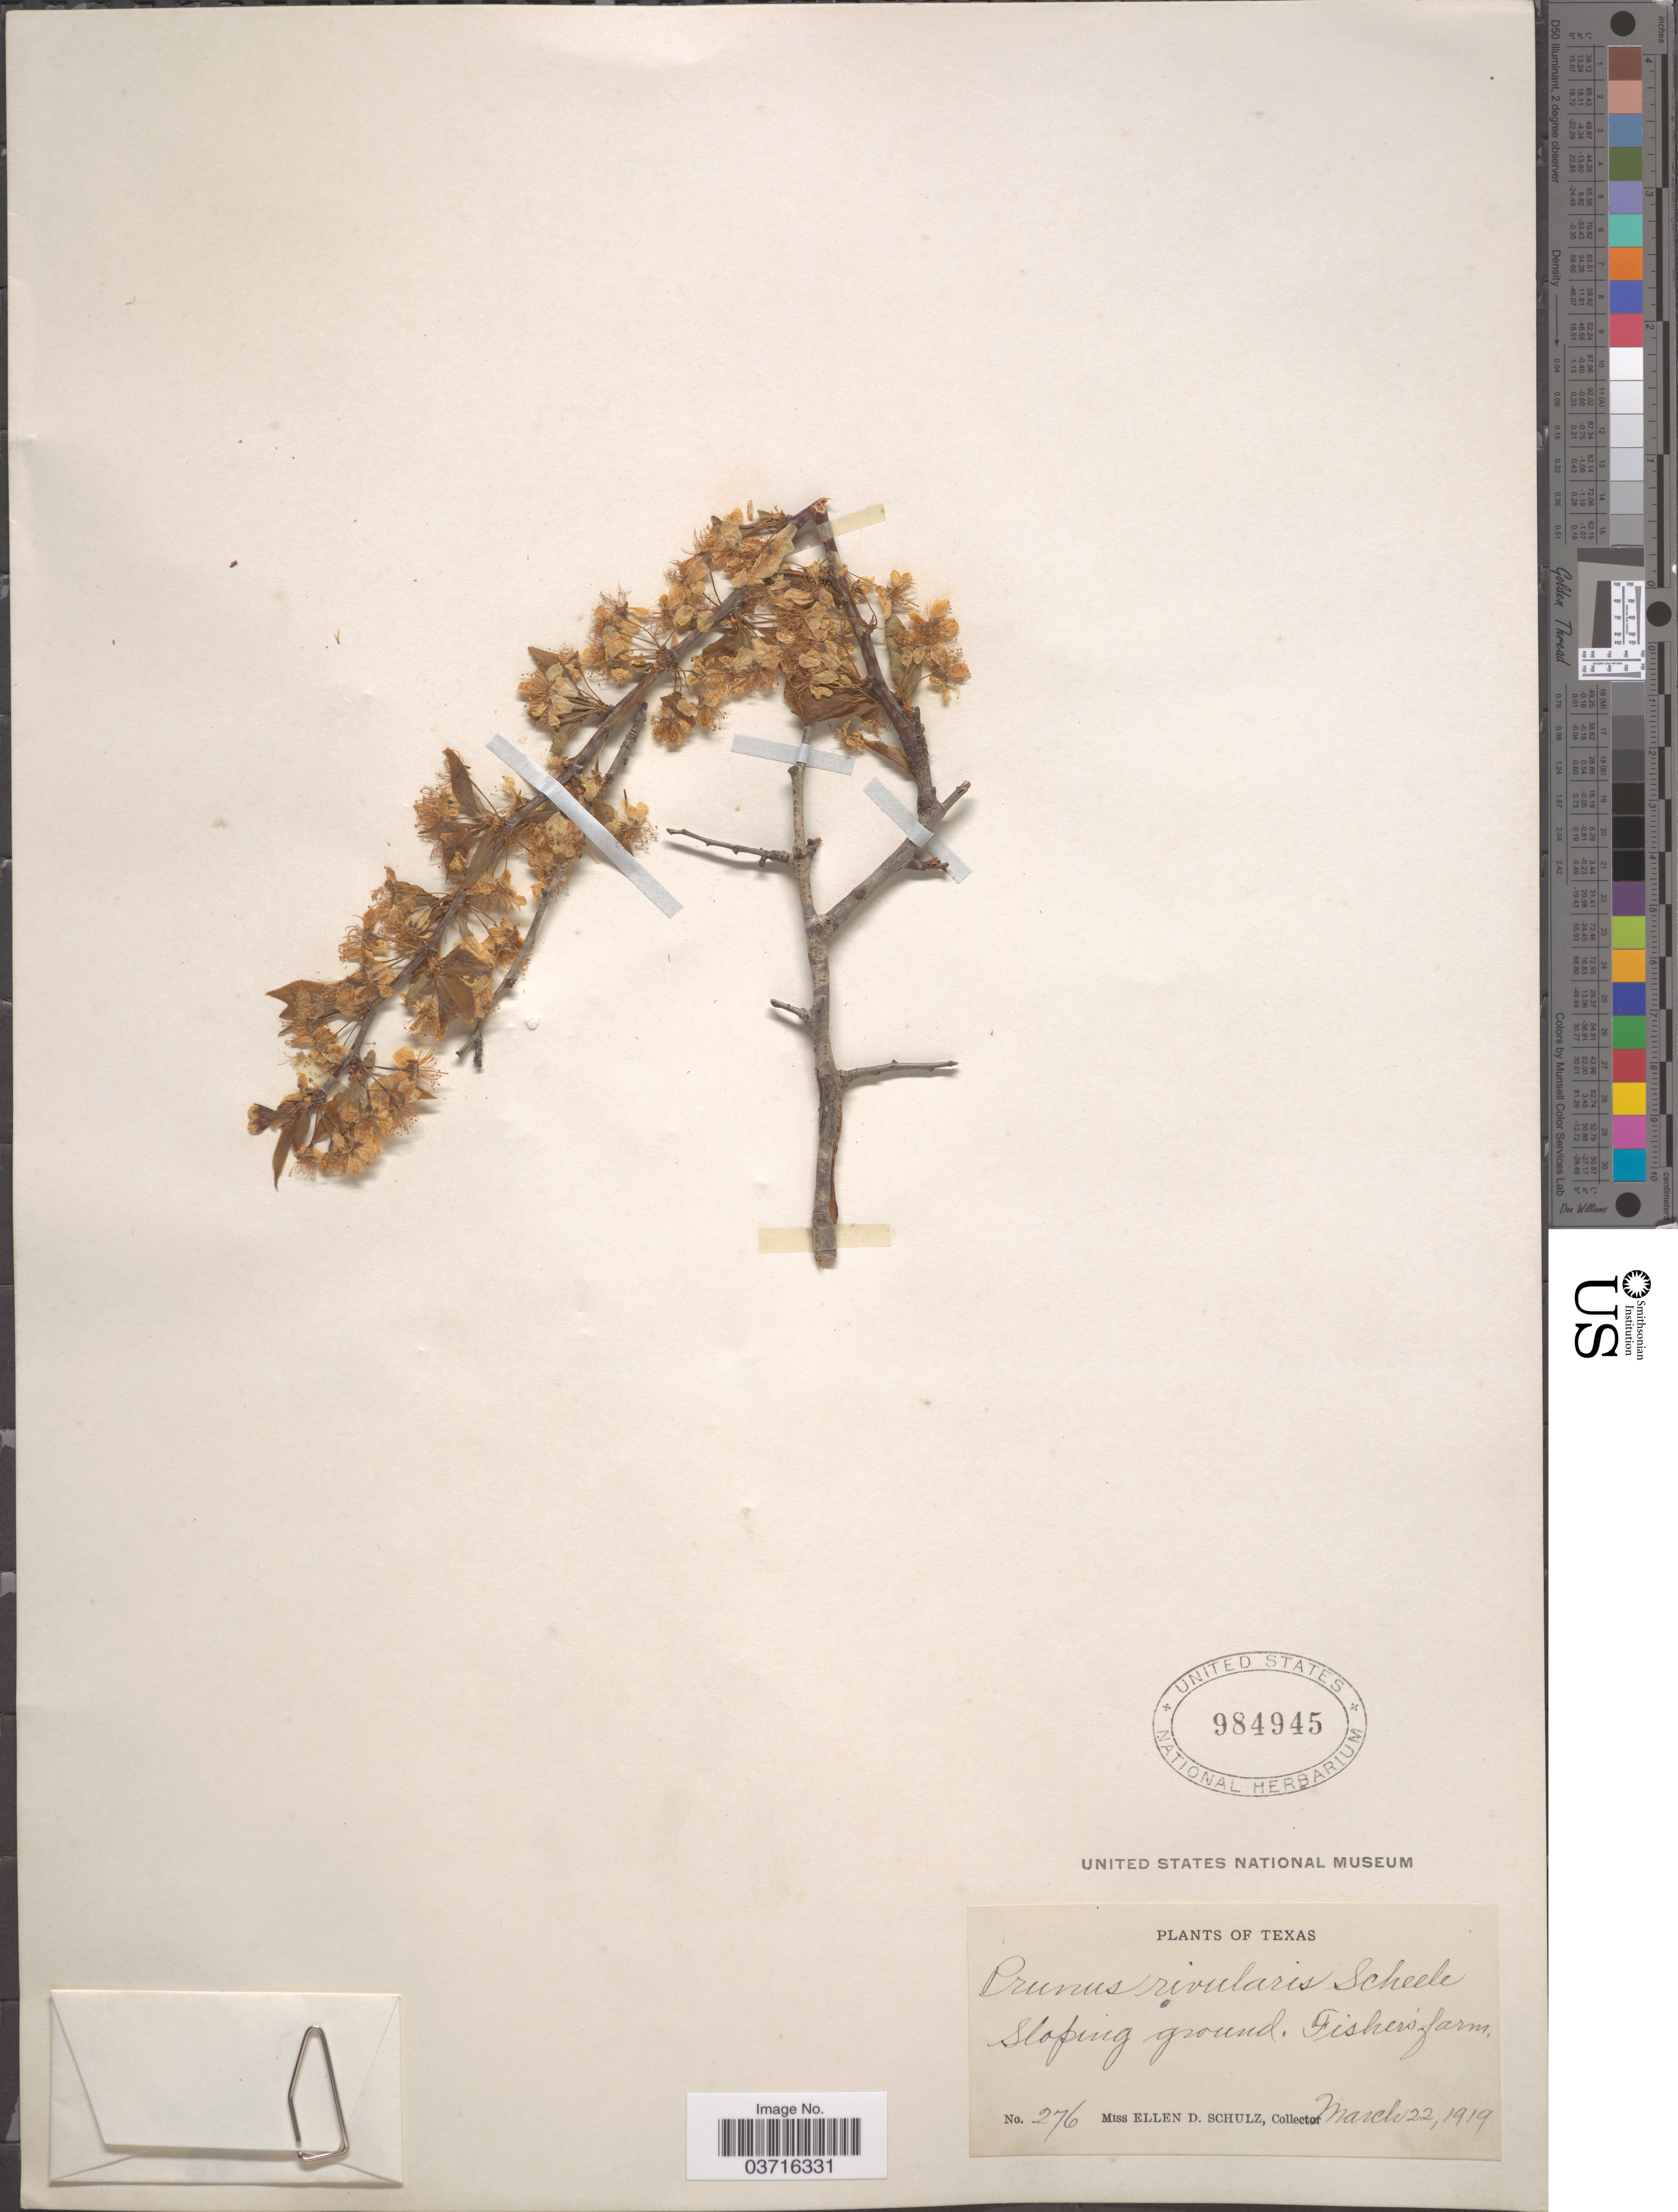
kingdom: Plantae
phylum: Tracheophyta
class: Magnoliopsida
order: Rosales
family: Rosaceae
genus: Prunus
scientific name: Prunus rivularis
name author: Scheele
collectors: E. D. Schulz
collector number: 276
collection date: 1919-03-22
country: United States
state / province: Texas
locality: Fisher's farm.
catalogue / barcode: US 984945